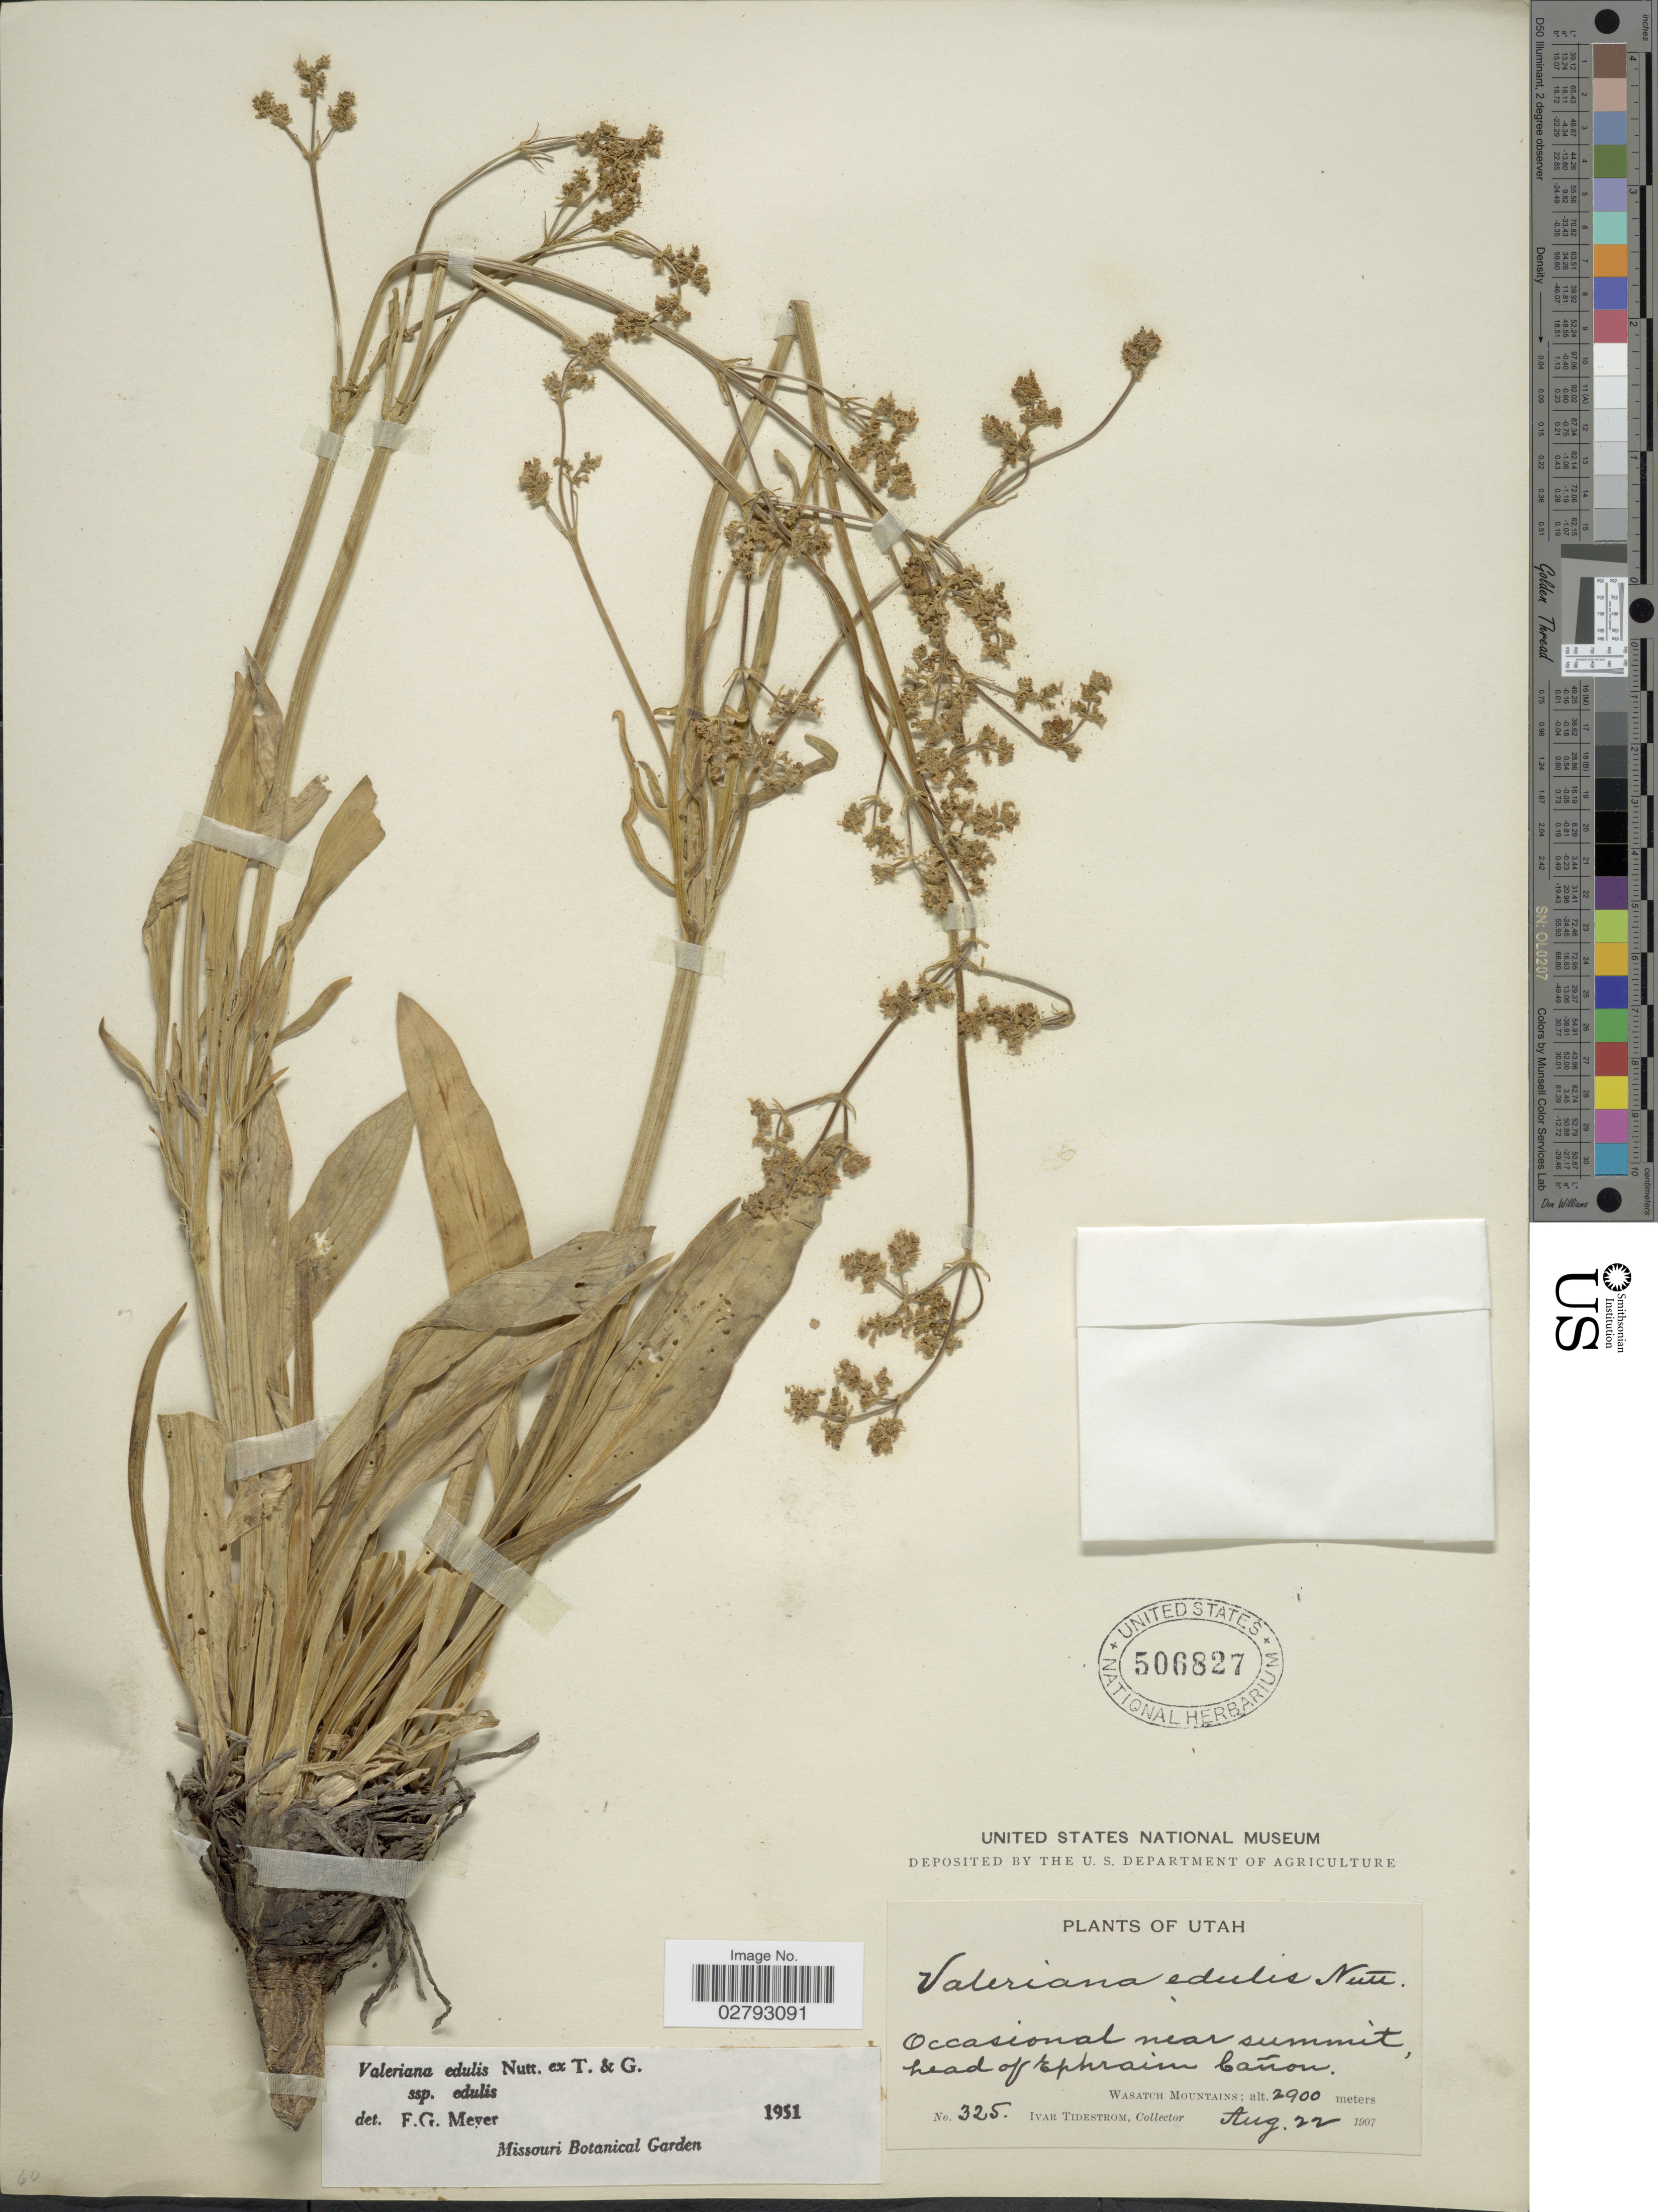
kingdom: Plantae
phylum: Tracheophyta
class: Magnoliopsida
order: Dipsacales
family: Caprifoliaceae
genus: Valeriana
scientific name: Valeriana edulis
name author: Nutt.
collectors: I. F. Tidestrom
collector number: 325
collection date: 1907-08-22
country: United States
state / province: Utah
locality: Occasional near summit, head of Ephraim Cañon. Wasatch Mountains.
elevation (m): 2900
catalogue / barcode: US 506827